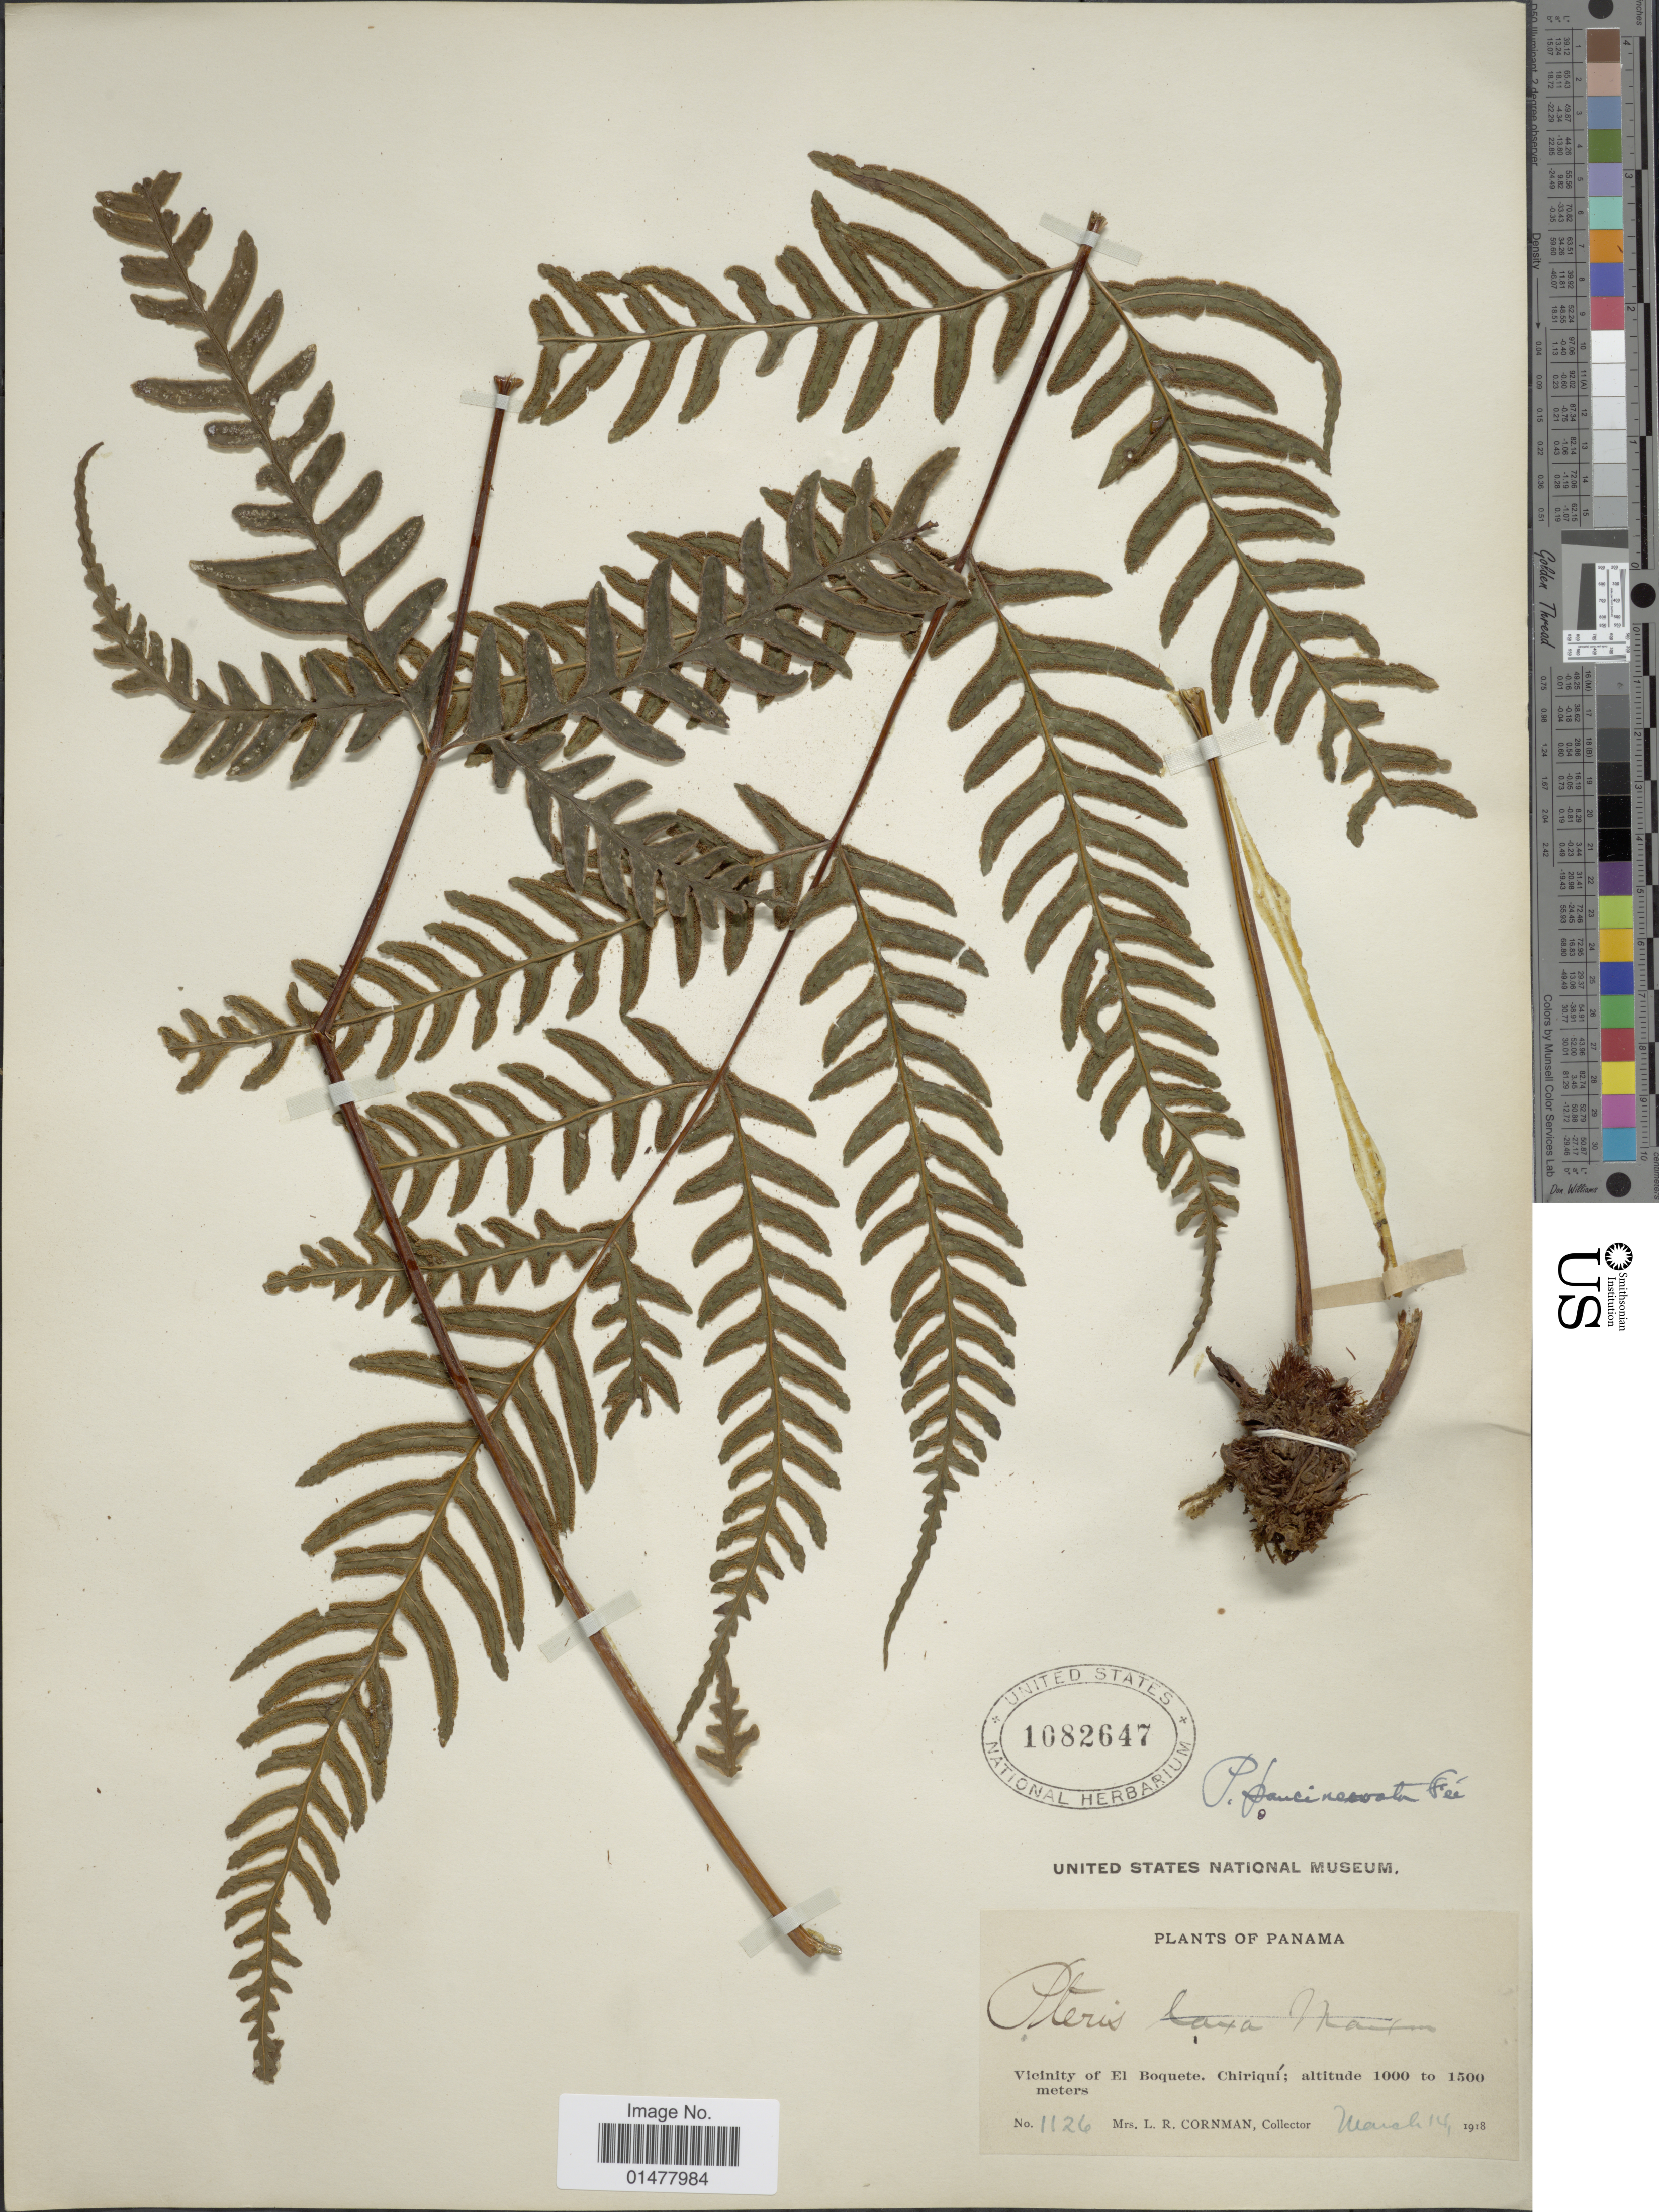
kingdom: Plantae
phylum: Tracheophyta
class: Polypodiopsida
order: Polypodiales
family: Pteridaceae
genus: Pteris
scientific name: Pteris paucinervata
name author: Fée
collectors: L. Cornman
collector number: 1126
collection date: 1918-03-14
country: Panama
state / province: Chiriqui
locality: Vicinity of El Boquete, Chiriqui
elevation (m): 1000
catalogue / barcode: US 1082647